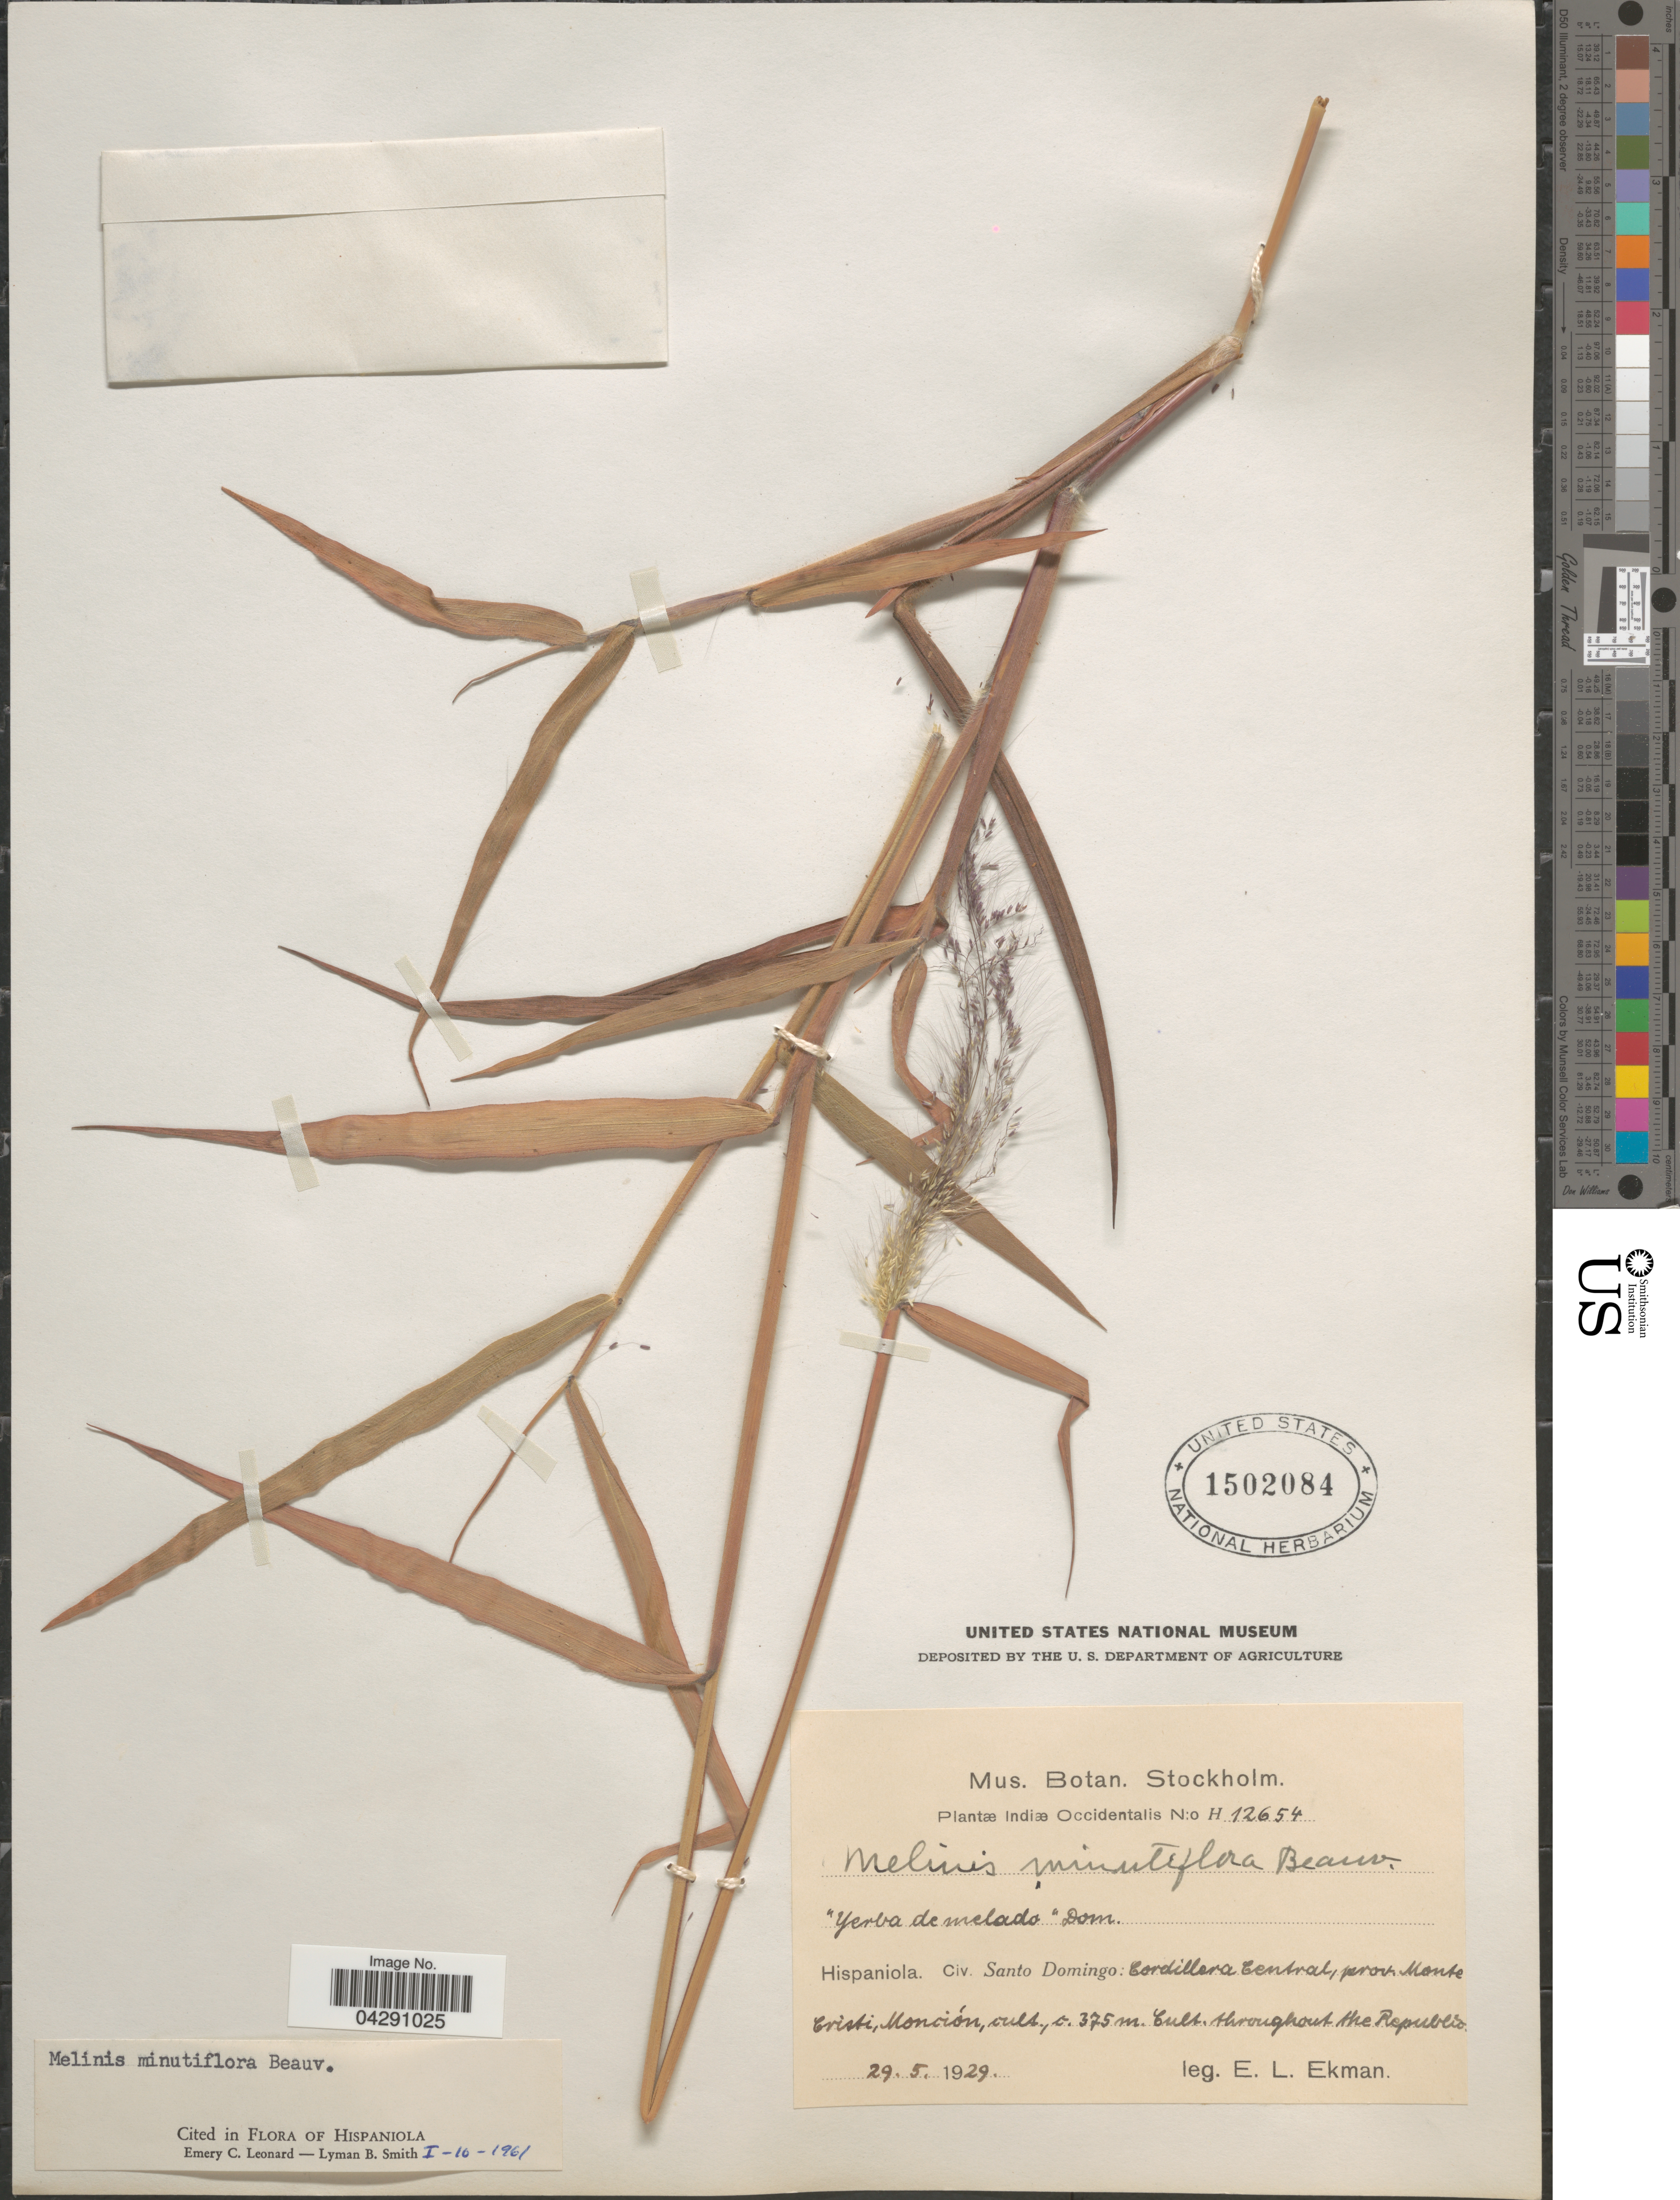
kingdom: Plantae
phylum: Tracheophyta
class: Liliopsida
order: Poales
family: Poaceae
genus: Melinis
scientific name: Melinis minutiflora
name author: P. Beauv.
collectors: E. L. Ekman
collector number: H12654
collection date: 1929-05-29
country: Dominican Republic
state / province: Monte Cristi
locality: Indiæ Occidentalis. Hispaniola. Civ. Santo Domingo: Cordillera Central, Monción. Cult. throughout the Republic.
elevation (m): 375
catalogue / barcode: US 1502084